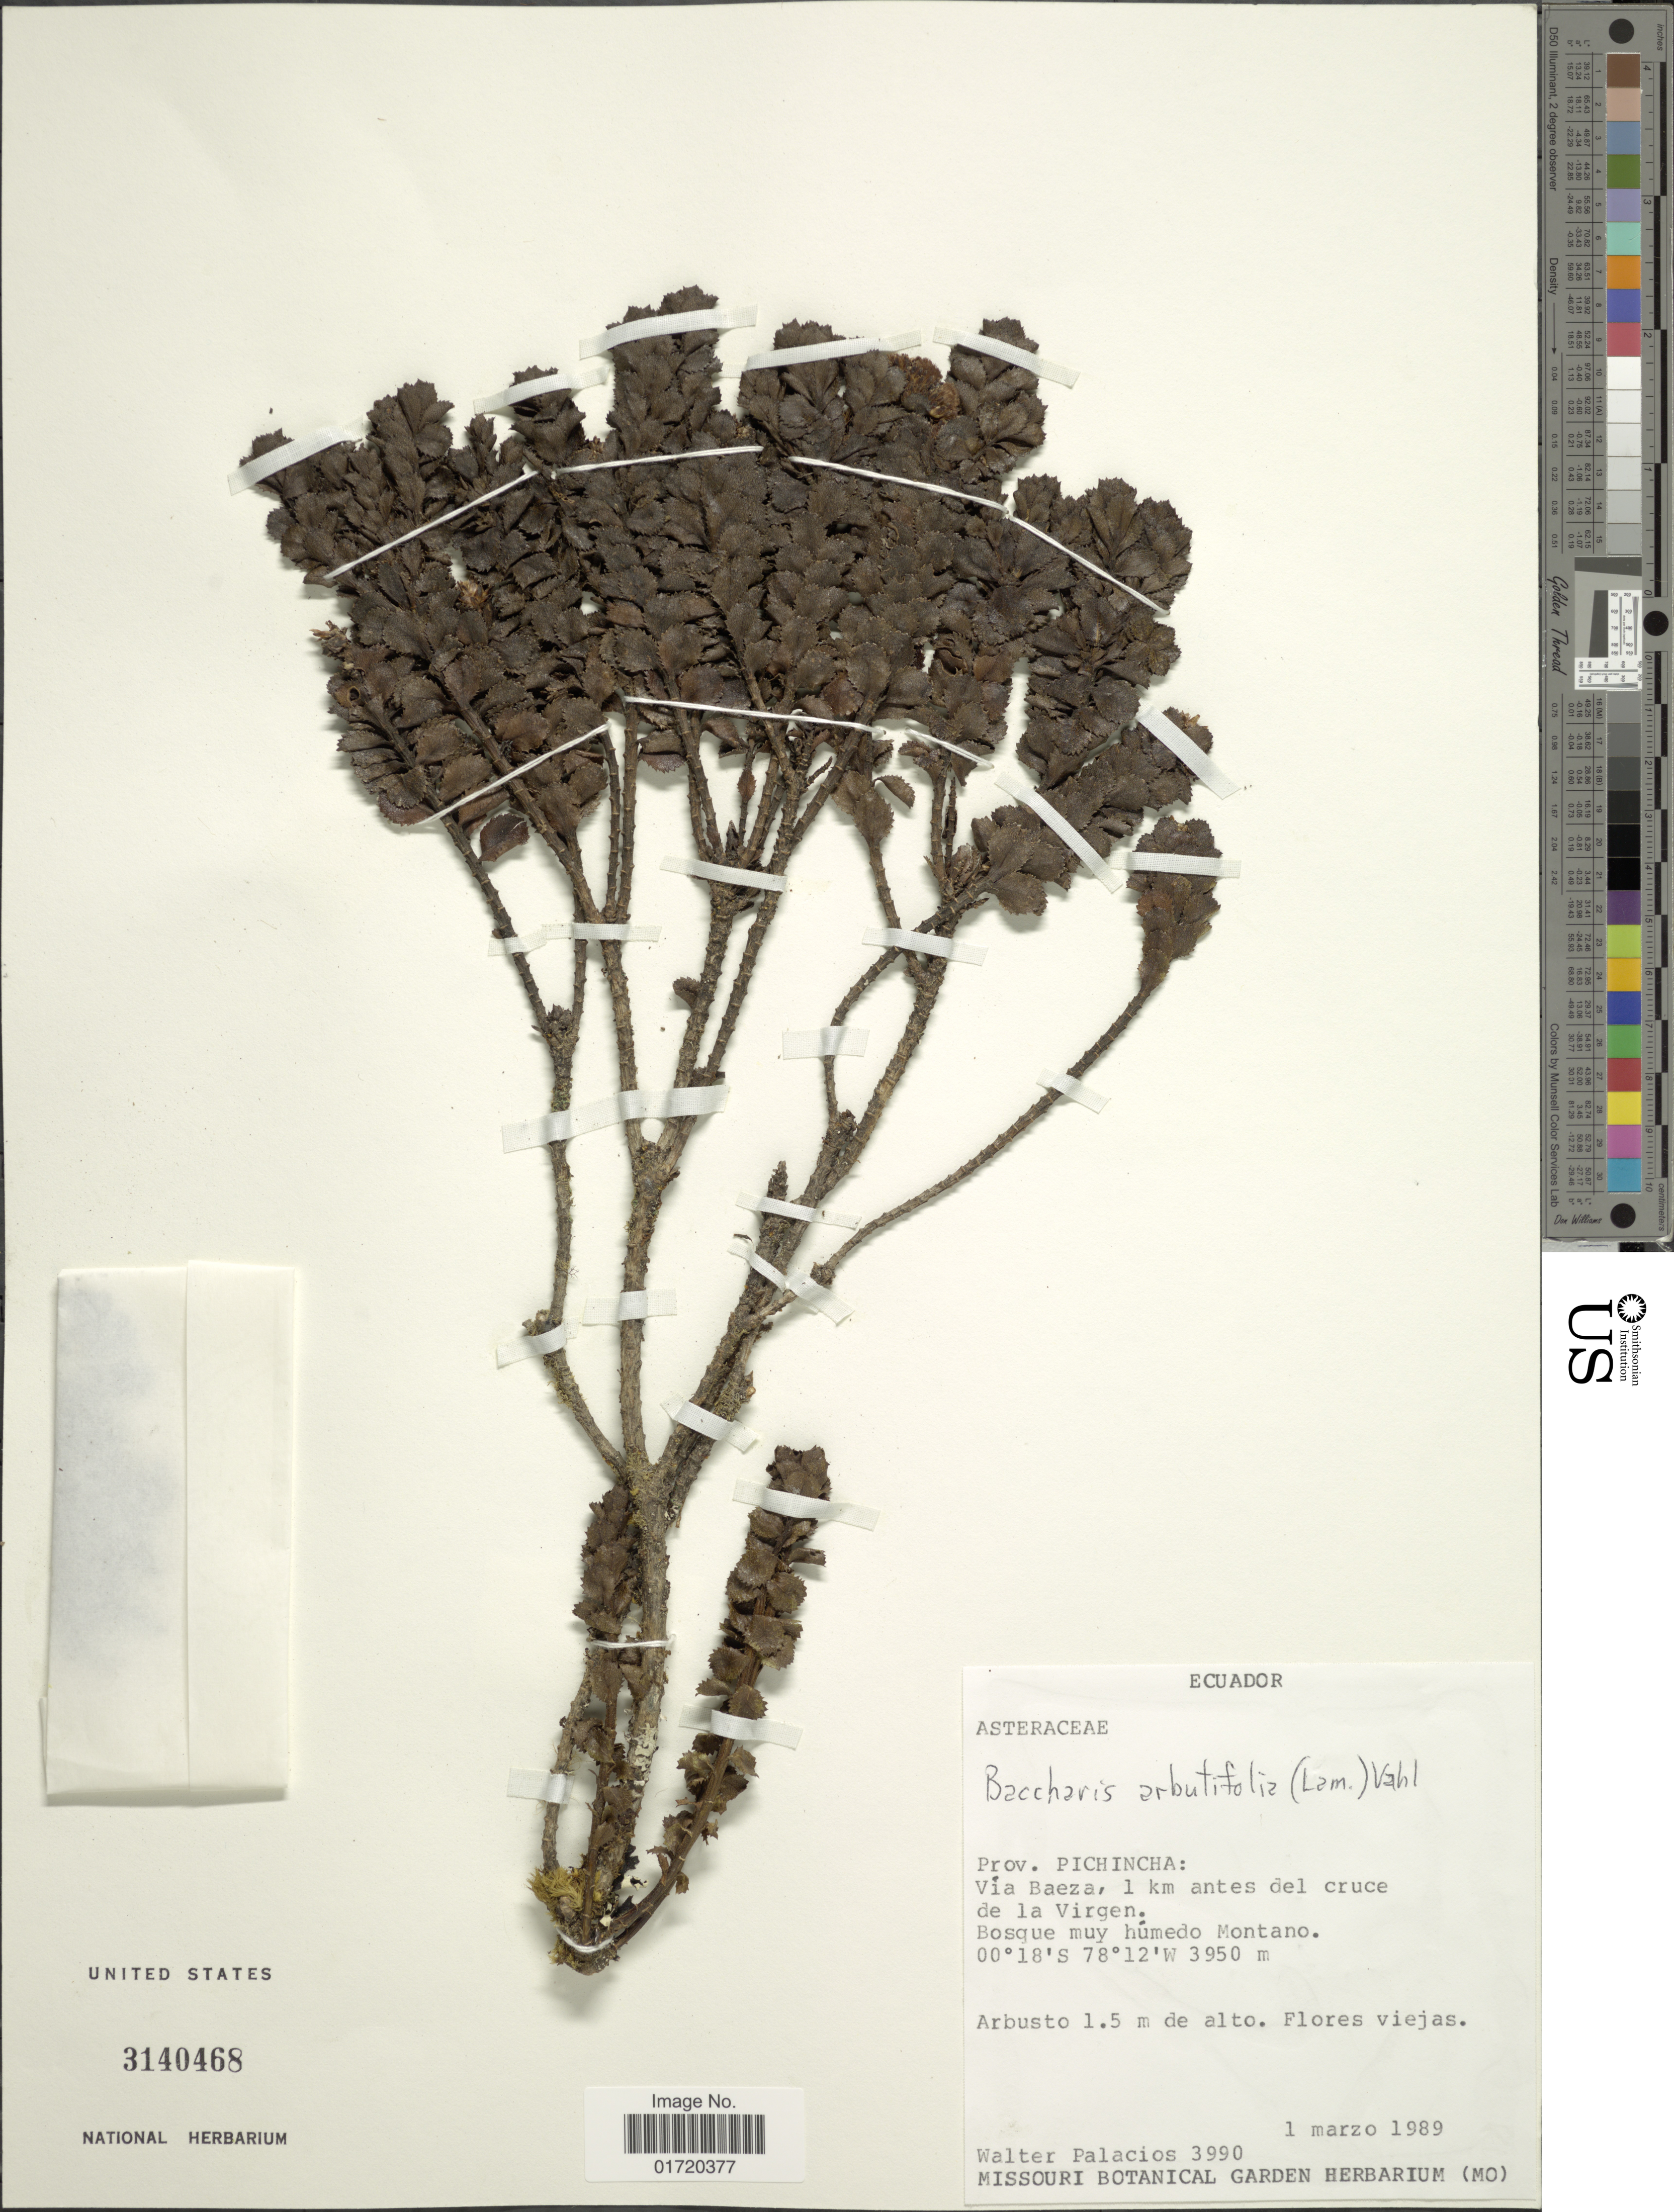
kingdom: Plantae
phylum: Tracheophyta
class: Magnoliopsida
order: Asterales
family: Asteraceae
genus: Baccharis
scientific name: Baccharis arbutifolia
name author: Vahl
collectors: W. Palacios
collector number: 3990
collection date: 1989-03-01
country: Ecuador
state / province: Pichincha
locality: Via Baeza, 1 km antes del cruce de la Virgen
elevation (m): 3950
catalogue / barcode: US 3140468